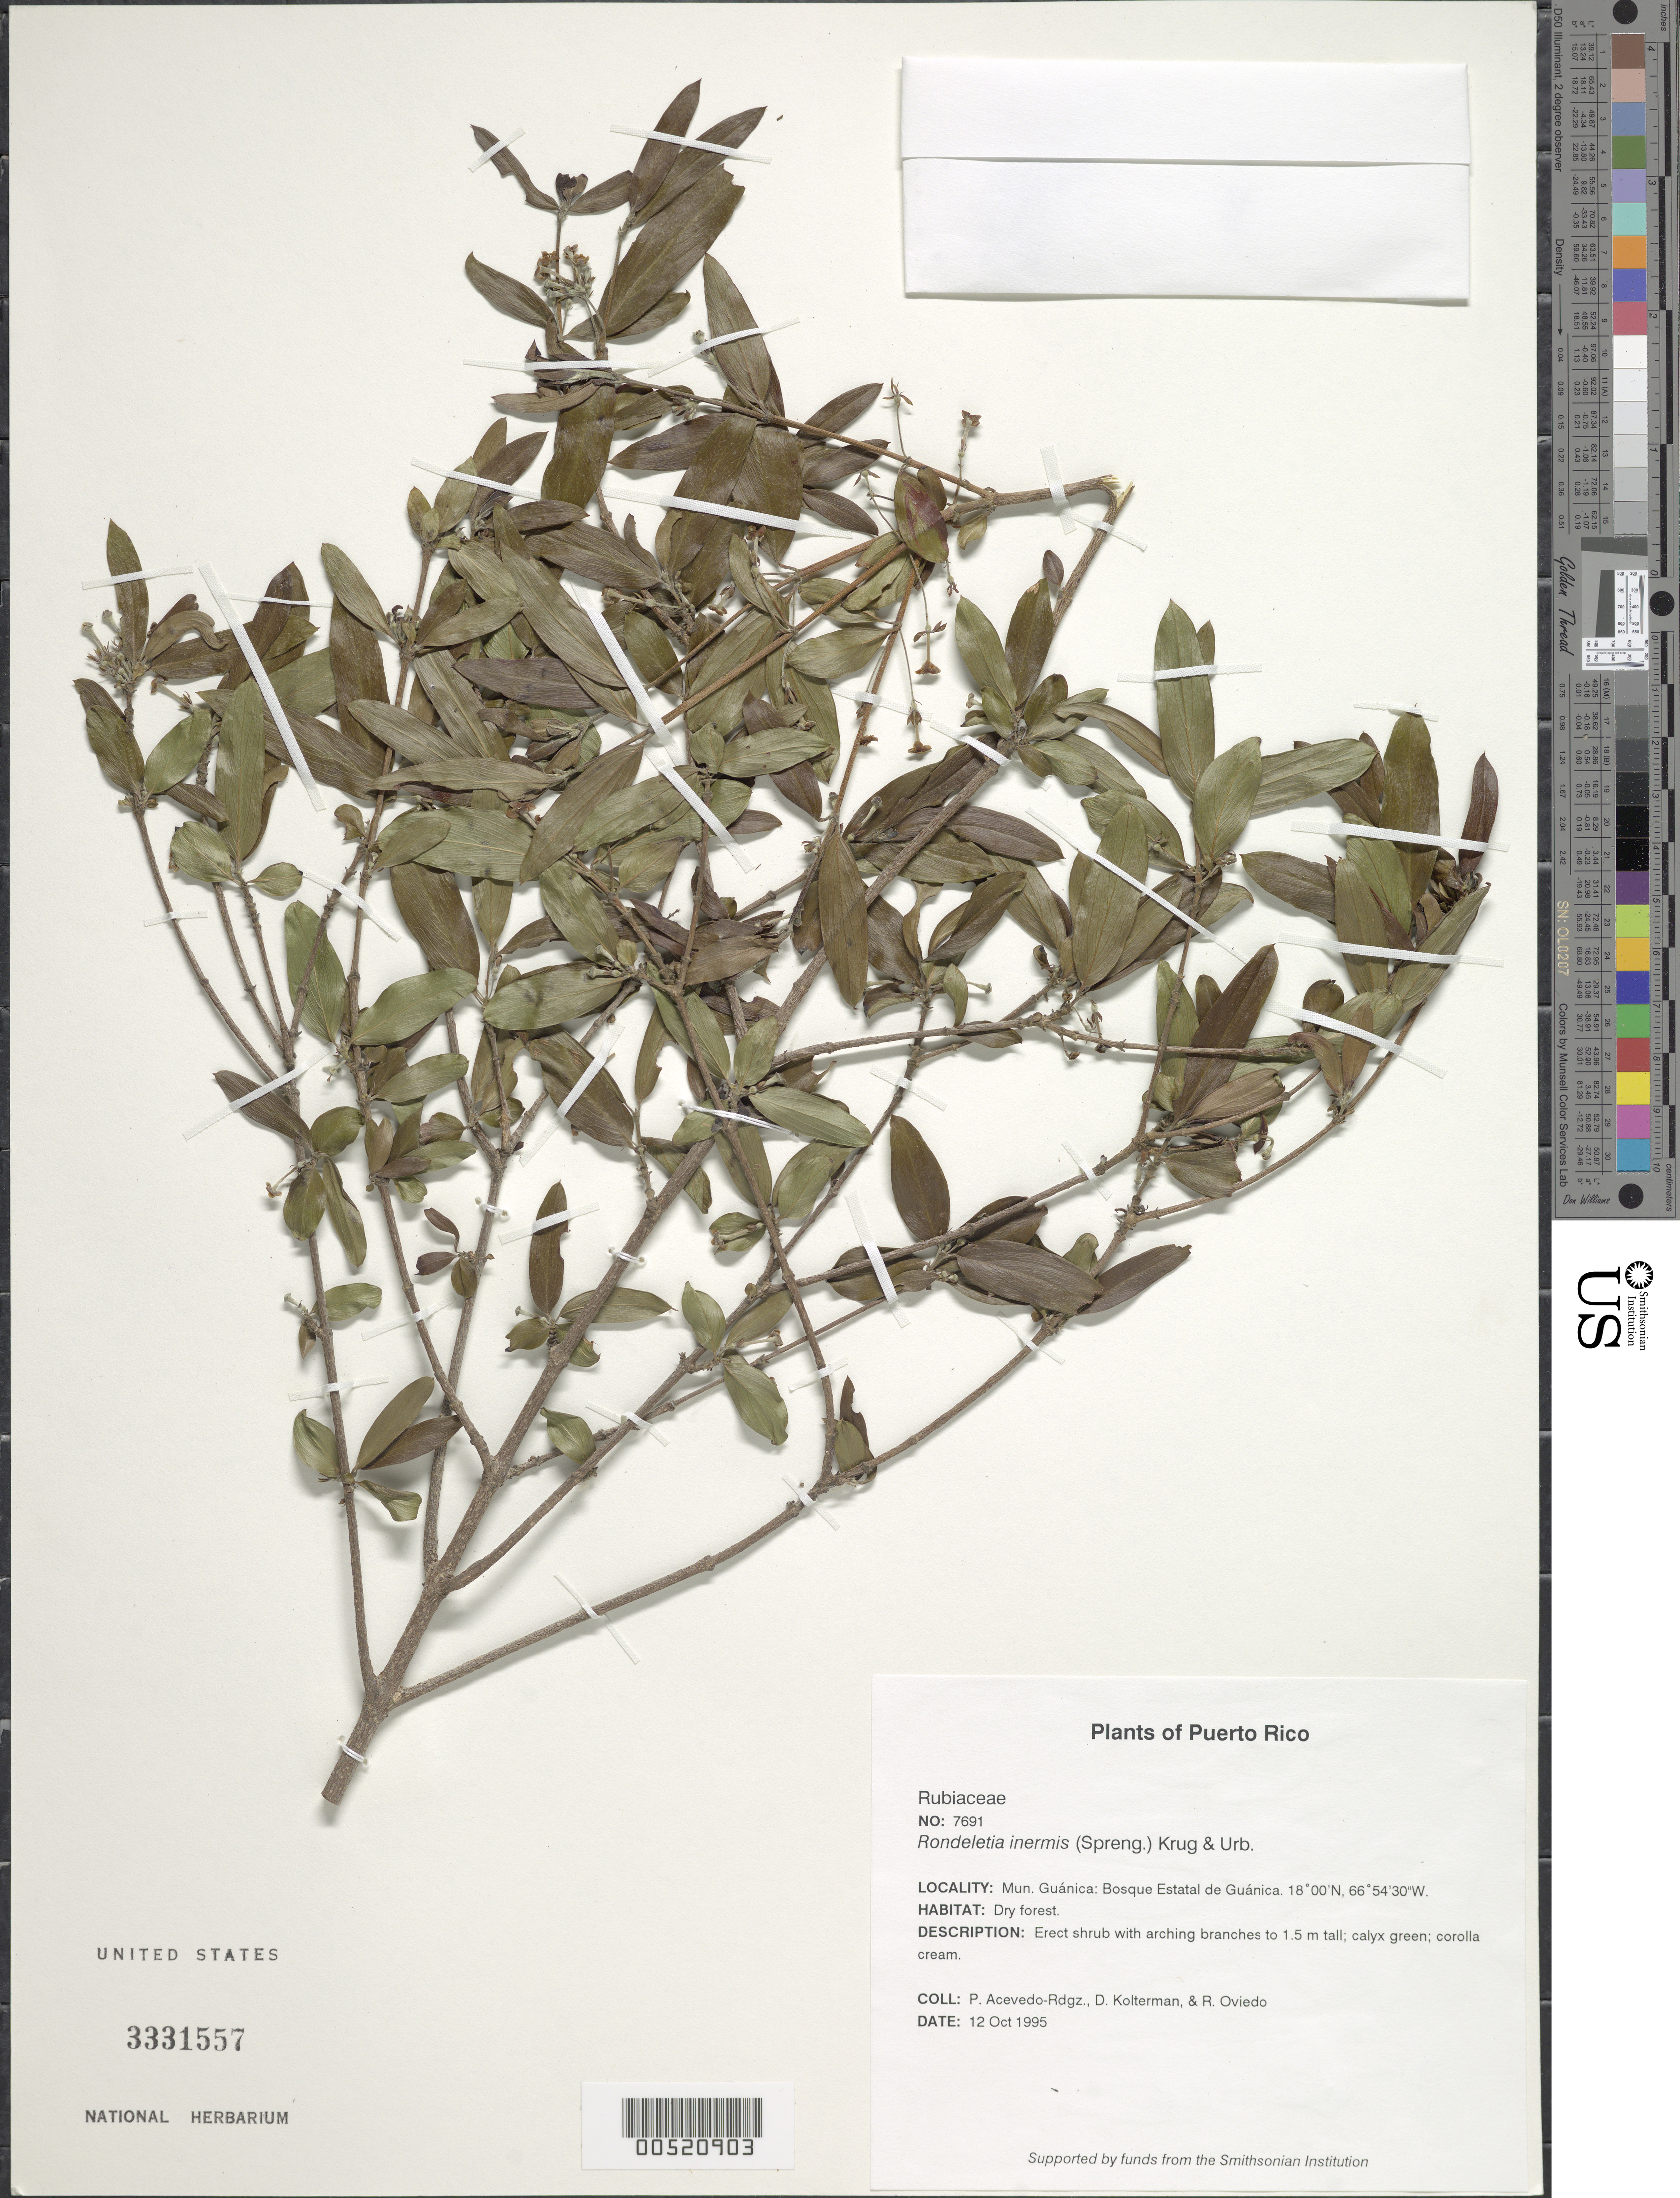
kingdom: Plantae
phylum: Tracheophyta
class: Magnoliopsida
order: Gentianales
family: Rubiaceae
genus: Rondeletia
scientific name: Rondeletia inermis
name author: (Spreng.) Krug & Urb.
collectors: P. Acevedo-Rodr., D. Kolterman & R. Oviedo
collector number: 7691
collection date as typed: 12 Oct 1995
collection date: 1995-10-12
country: Puerto Rico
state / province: Guánica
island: Puerto Rico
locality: Guánica; Bosque Estatal de Guánica; southern area of forest, off road 333, a few km from Playa Tamarindo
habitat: Dry forest.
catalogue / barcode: US 3331557